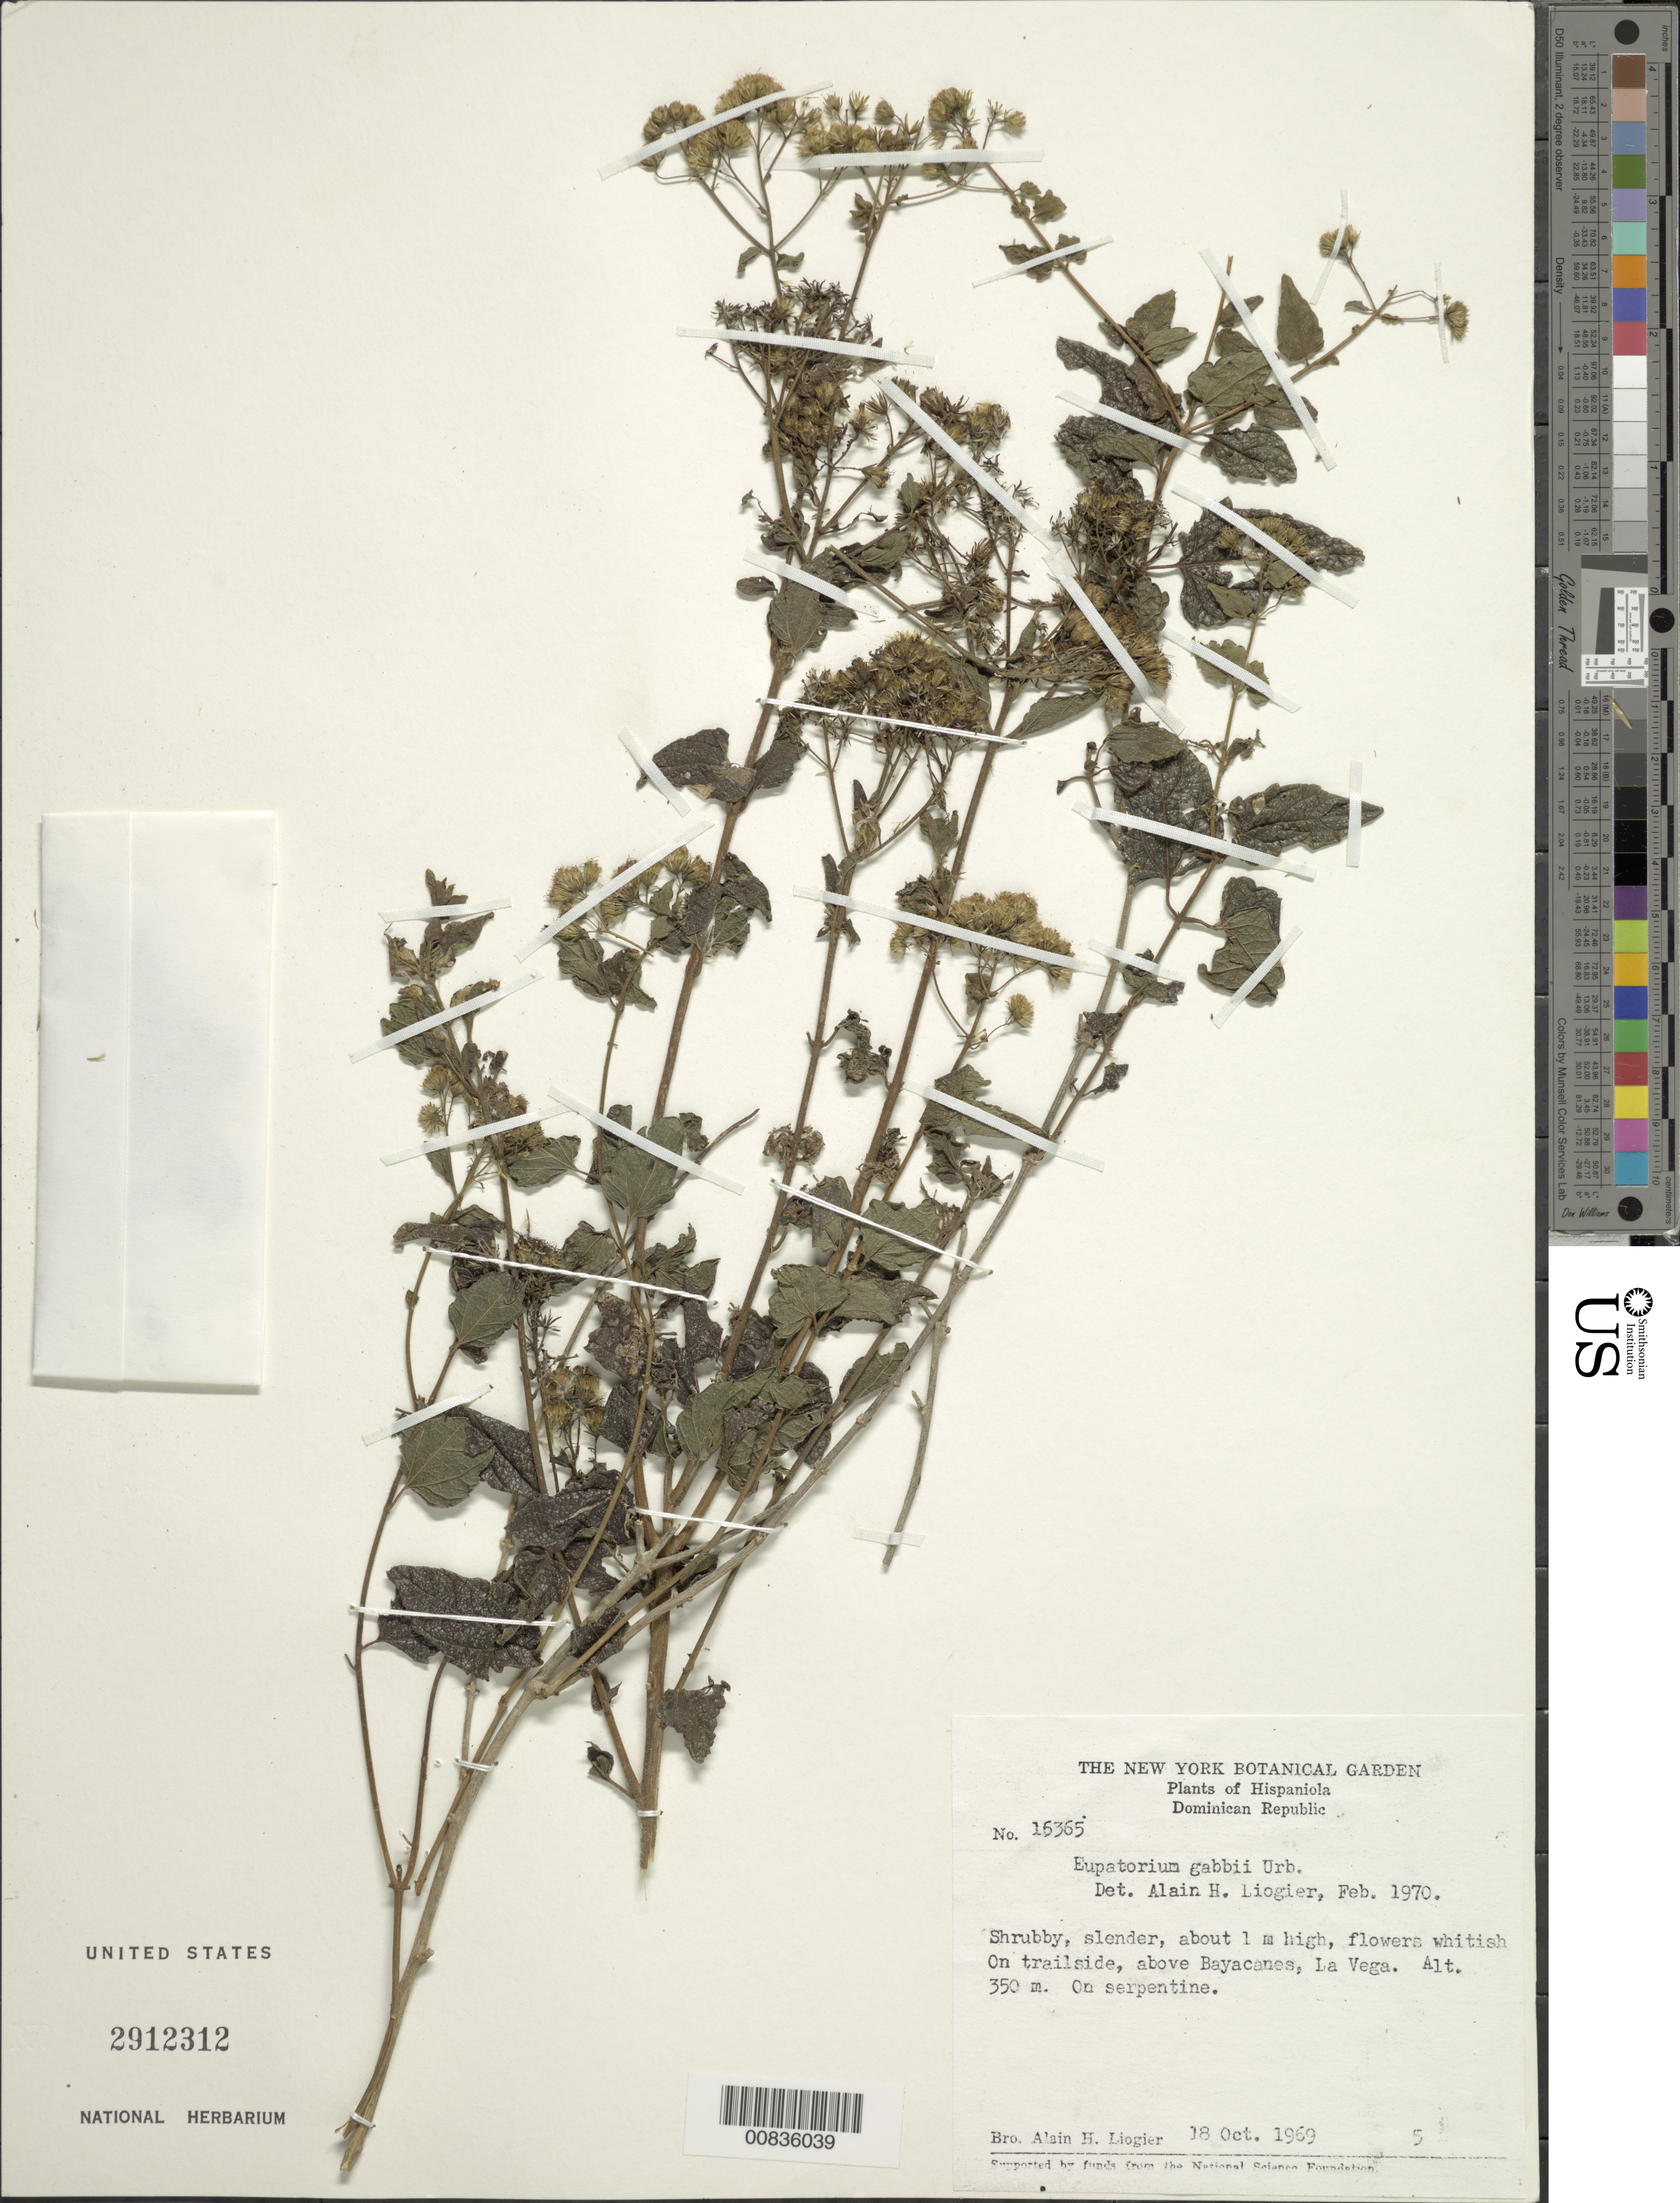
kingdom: Plantae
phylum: Tracheophyta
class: Magnoliopsida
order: Asterales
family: Asteraceae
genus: Koanophyllon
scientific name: Koanophyllon gabbii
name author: (Urb.) R.M. King & H. Rob.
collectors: A. H. Liogier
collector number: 16365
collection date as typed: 18 Oct 1969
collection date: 1969-10-18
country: Dominican Republic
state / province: La Vega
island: Hispaniola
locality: Above Bayacanes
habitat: On trailside on serpentine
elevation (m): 350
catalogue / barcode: US 2912312